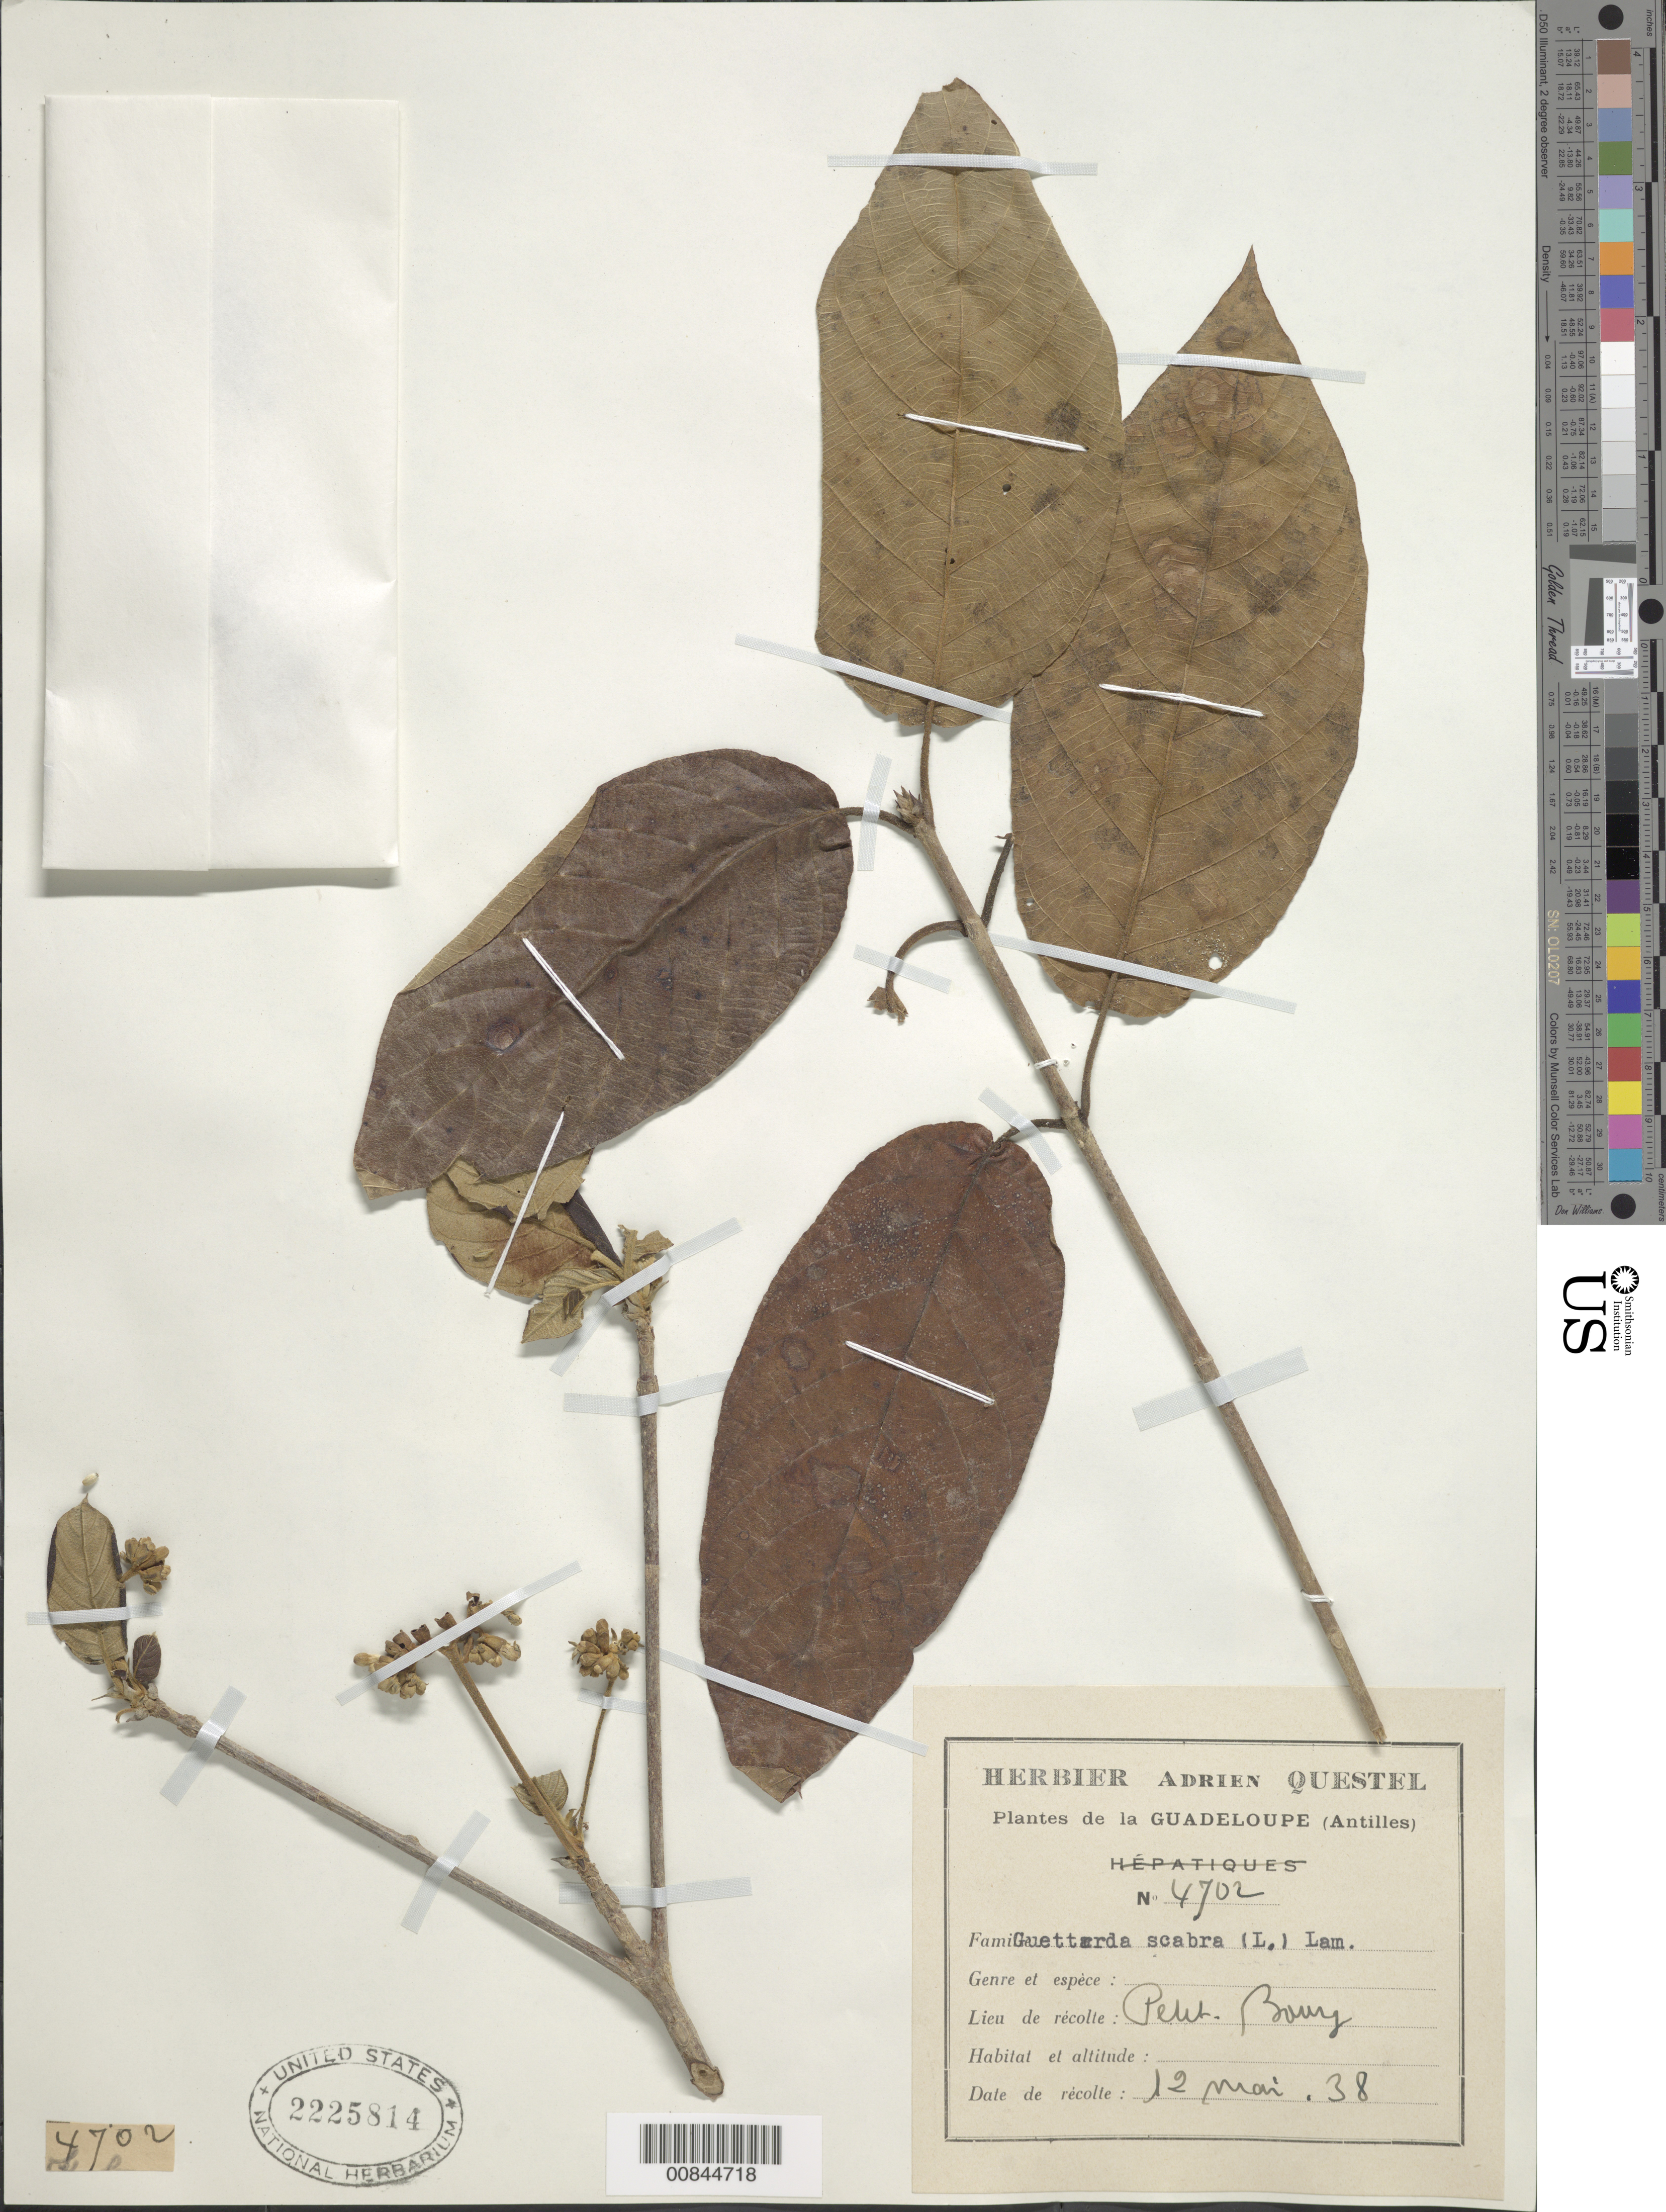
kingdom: Plantae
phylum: Tracheophyta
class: Magnoliopsida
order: Gentianales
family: Rubiaceae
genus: Guettarda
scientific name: Guettarda scabra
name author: (L.) Vent.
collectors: A. Questel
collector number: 4702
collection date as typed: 12 May 1938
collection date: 1938-05-12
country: Guadeloupe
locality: Petit Bourg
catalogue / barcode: US 2225814